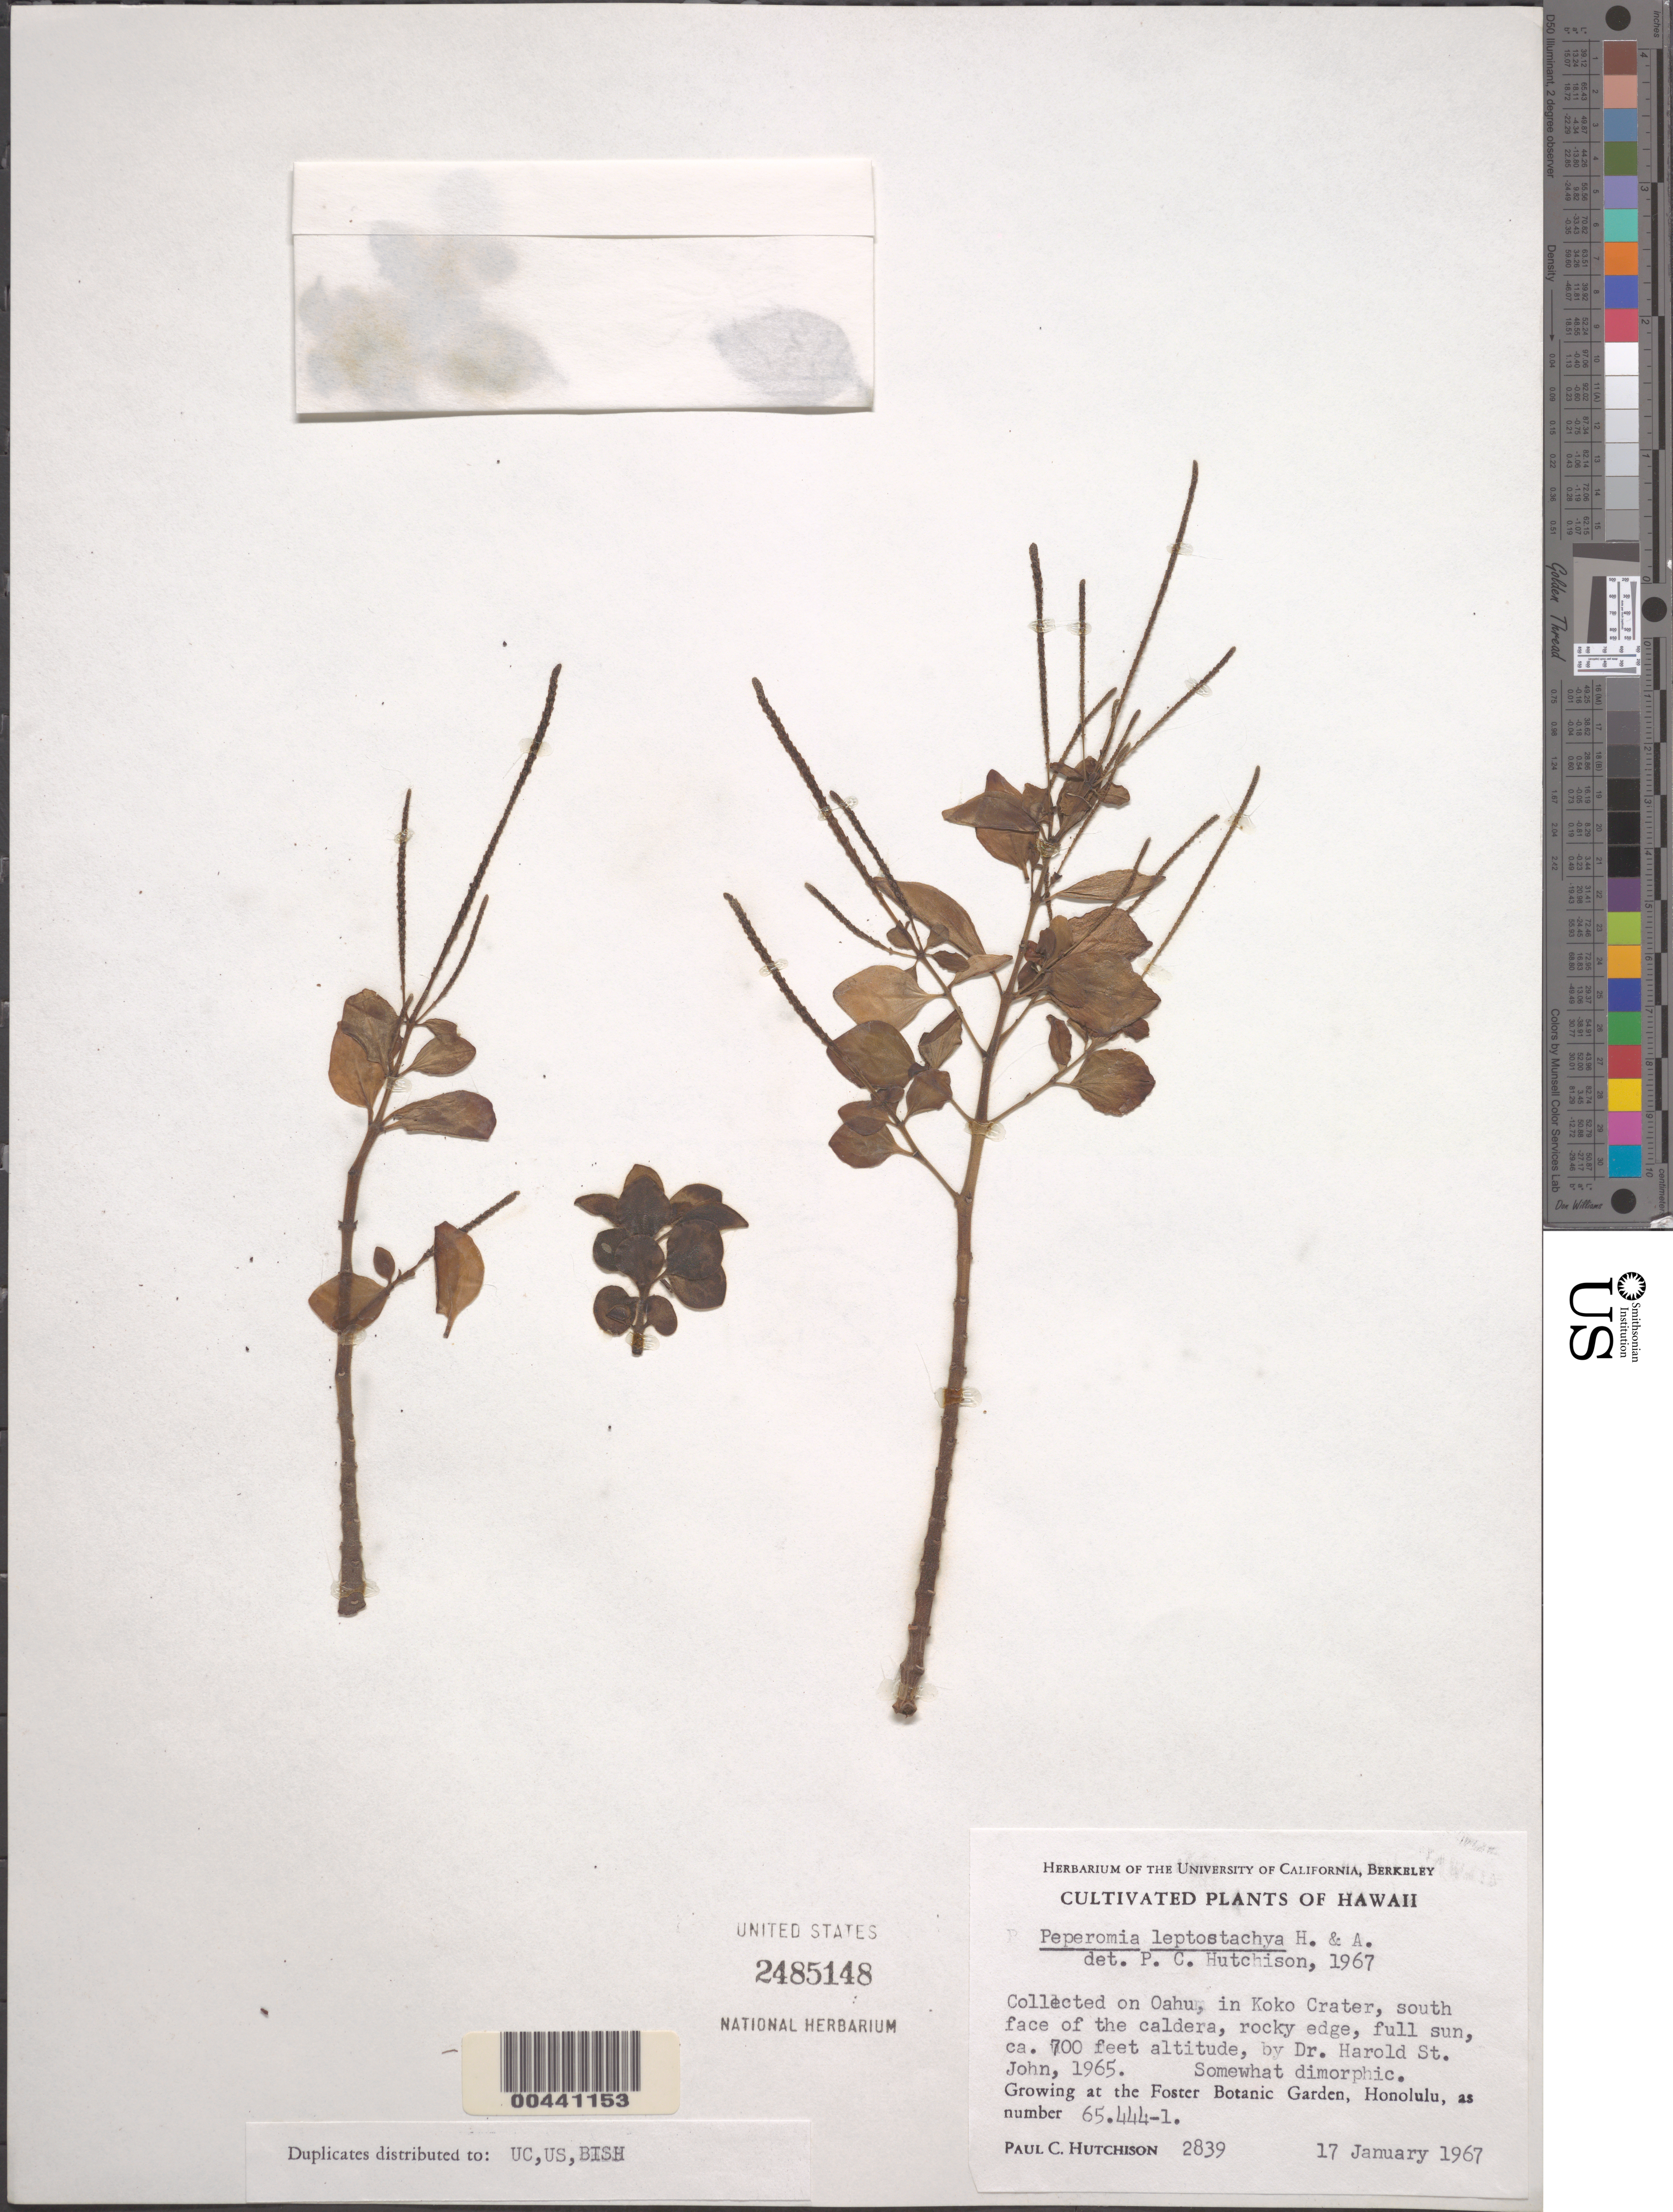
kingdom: Plantae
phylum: Tracheophyta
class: Magnoliopsida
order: Piperales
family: Piperaceae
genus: Peperomia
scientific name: Peperomia leptostachya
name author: Hook. & Arn.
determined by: Hutchison, Paul C.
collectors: P. C. Hutchison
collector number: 2839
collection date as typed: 17 Jan 1967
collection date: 1967-01-17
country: United States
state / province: Hawaii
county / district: Honolulu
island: Oahu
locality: In Koko Crater, S face of the caldera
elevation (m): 213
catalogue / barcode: US 2485148